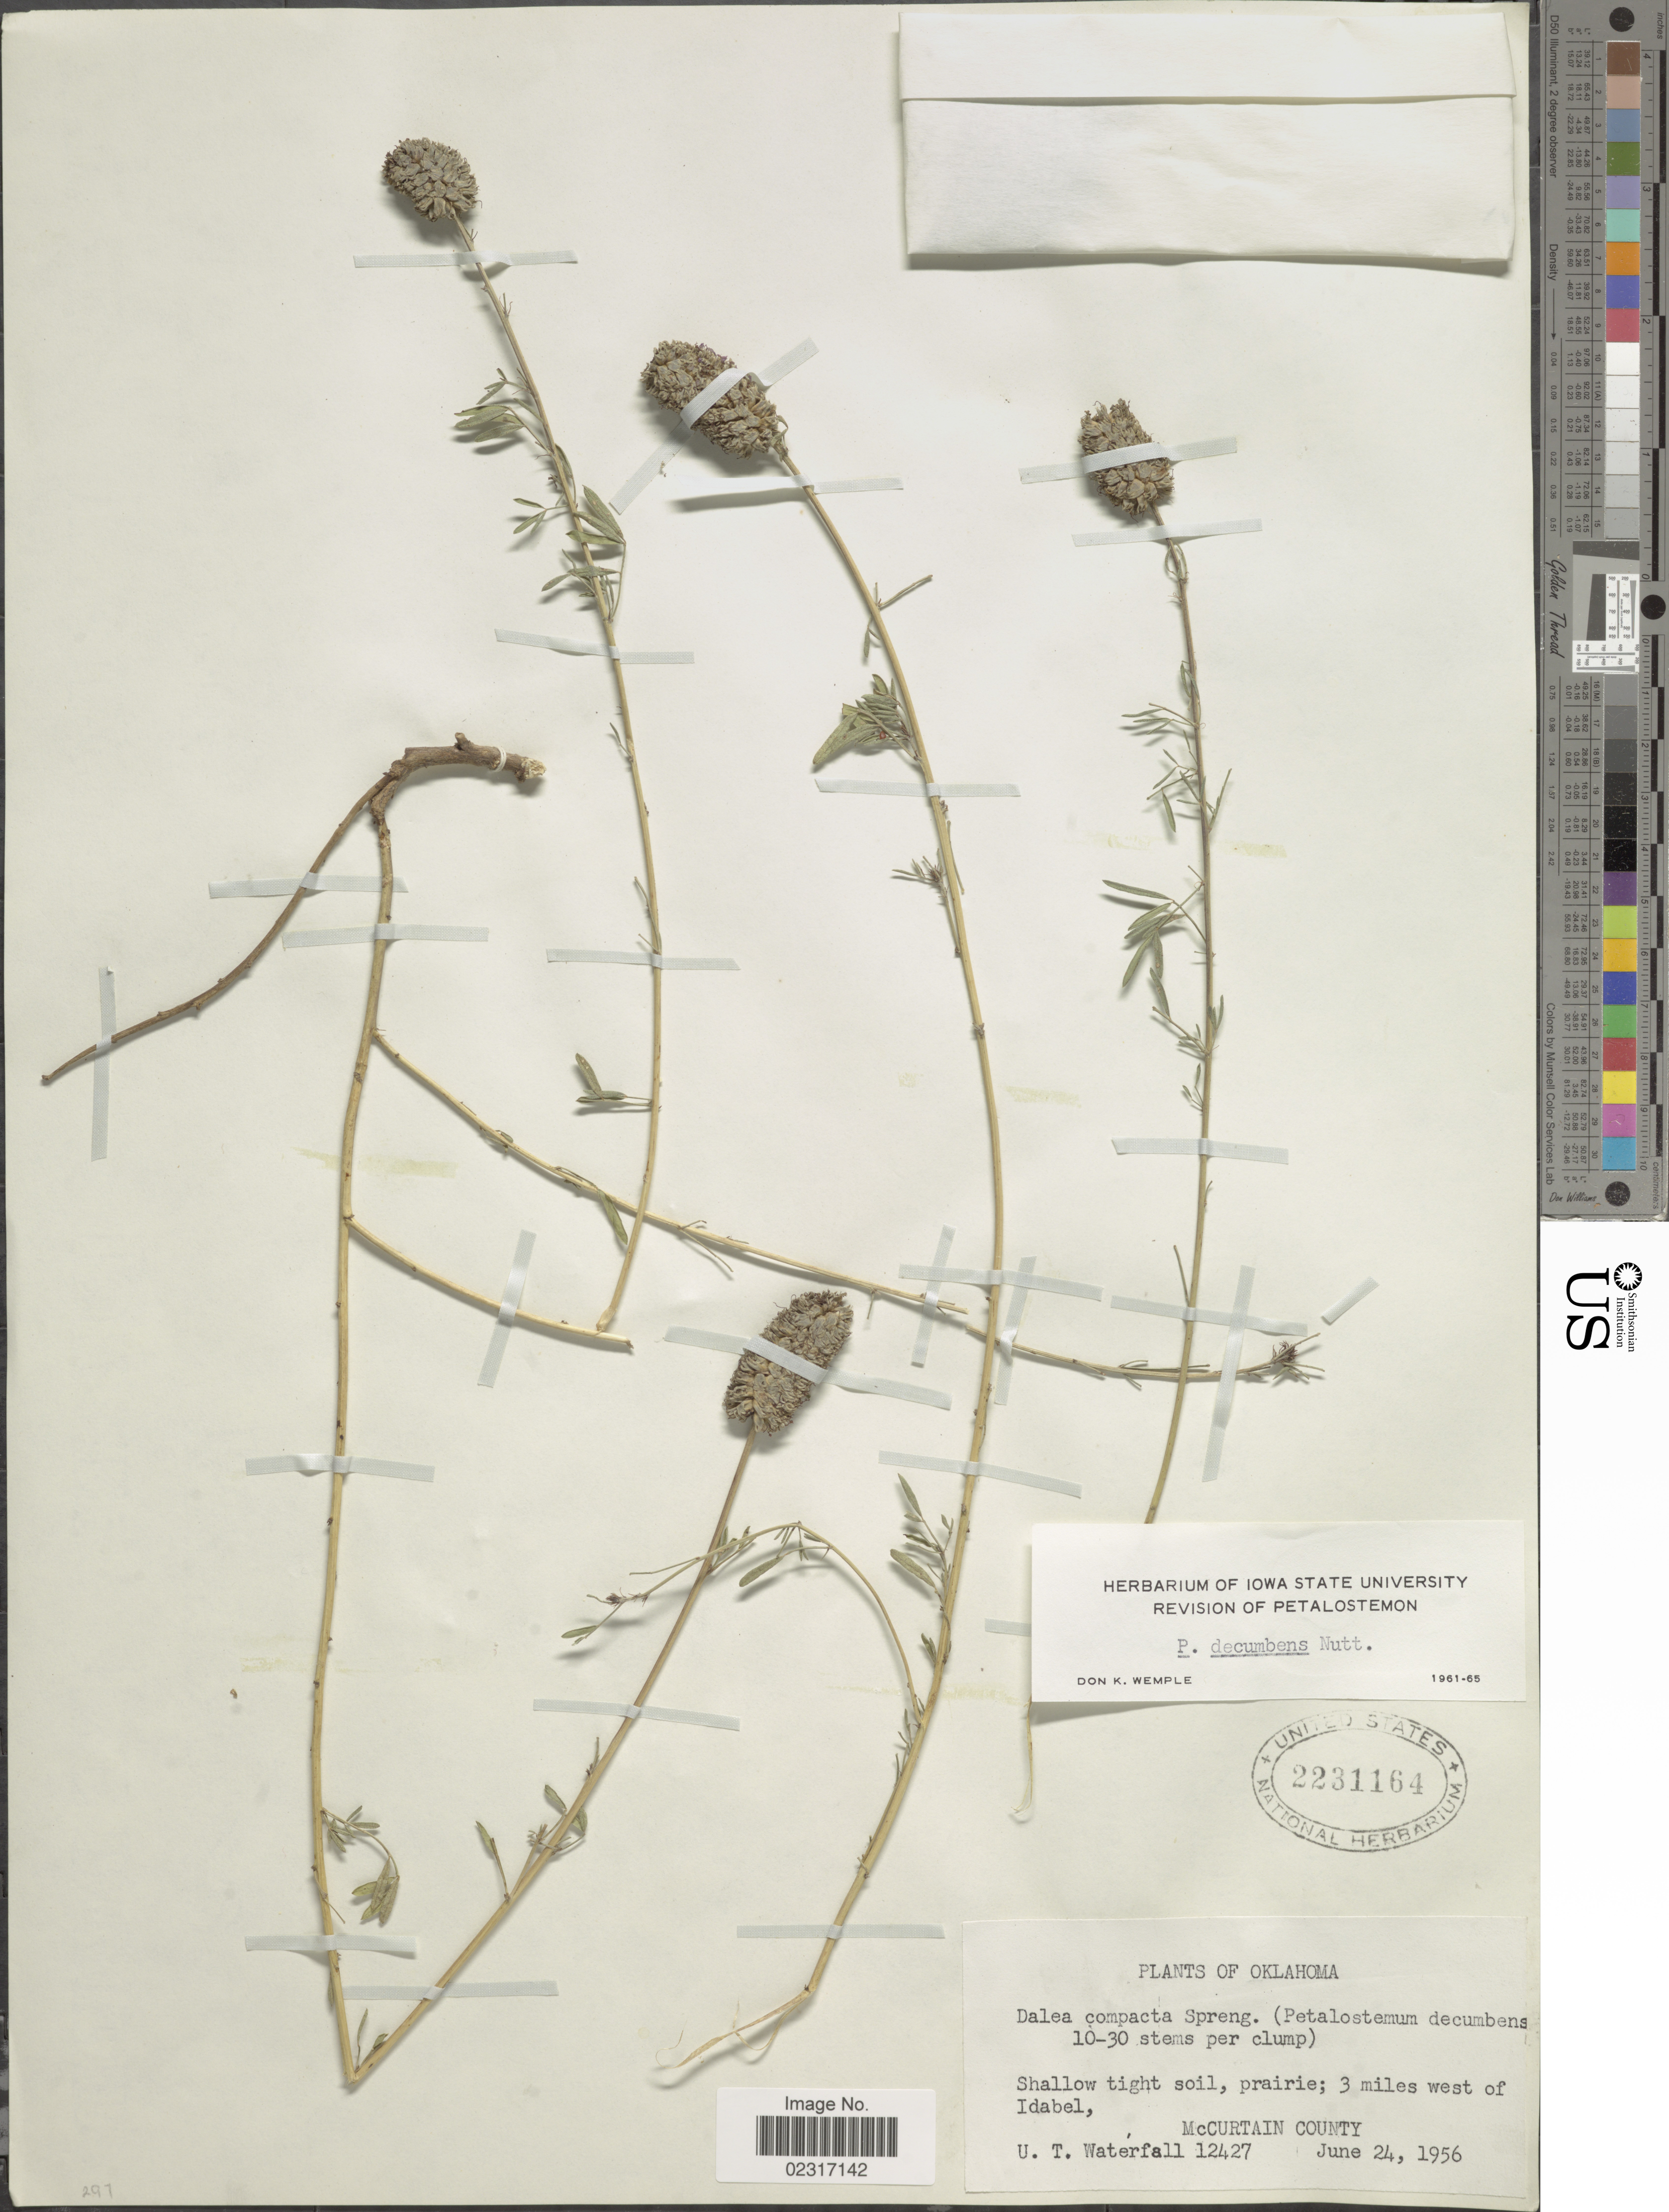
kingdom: Plantae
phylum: Tracheophyta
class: Magnoliopsida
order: Fabales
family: Fabaceae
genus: Dalea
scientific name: Dalea compacta var. compacta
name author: Spreng.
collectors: U. T. Waterfall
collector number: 12427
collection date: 1956-06-24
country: United States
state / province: Oklahoma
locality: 3 miles west of Idabel, McCurtain County.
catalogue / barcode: US 2231164